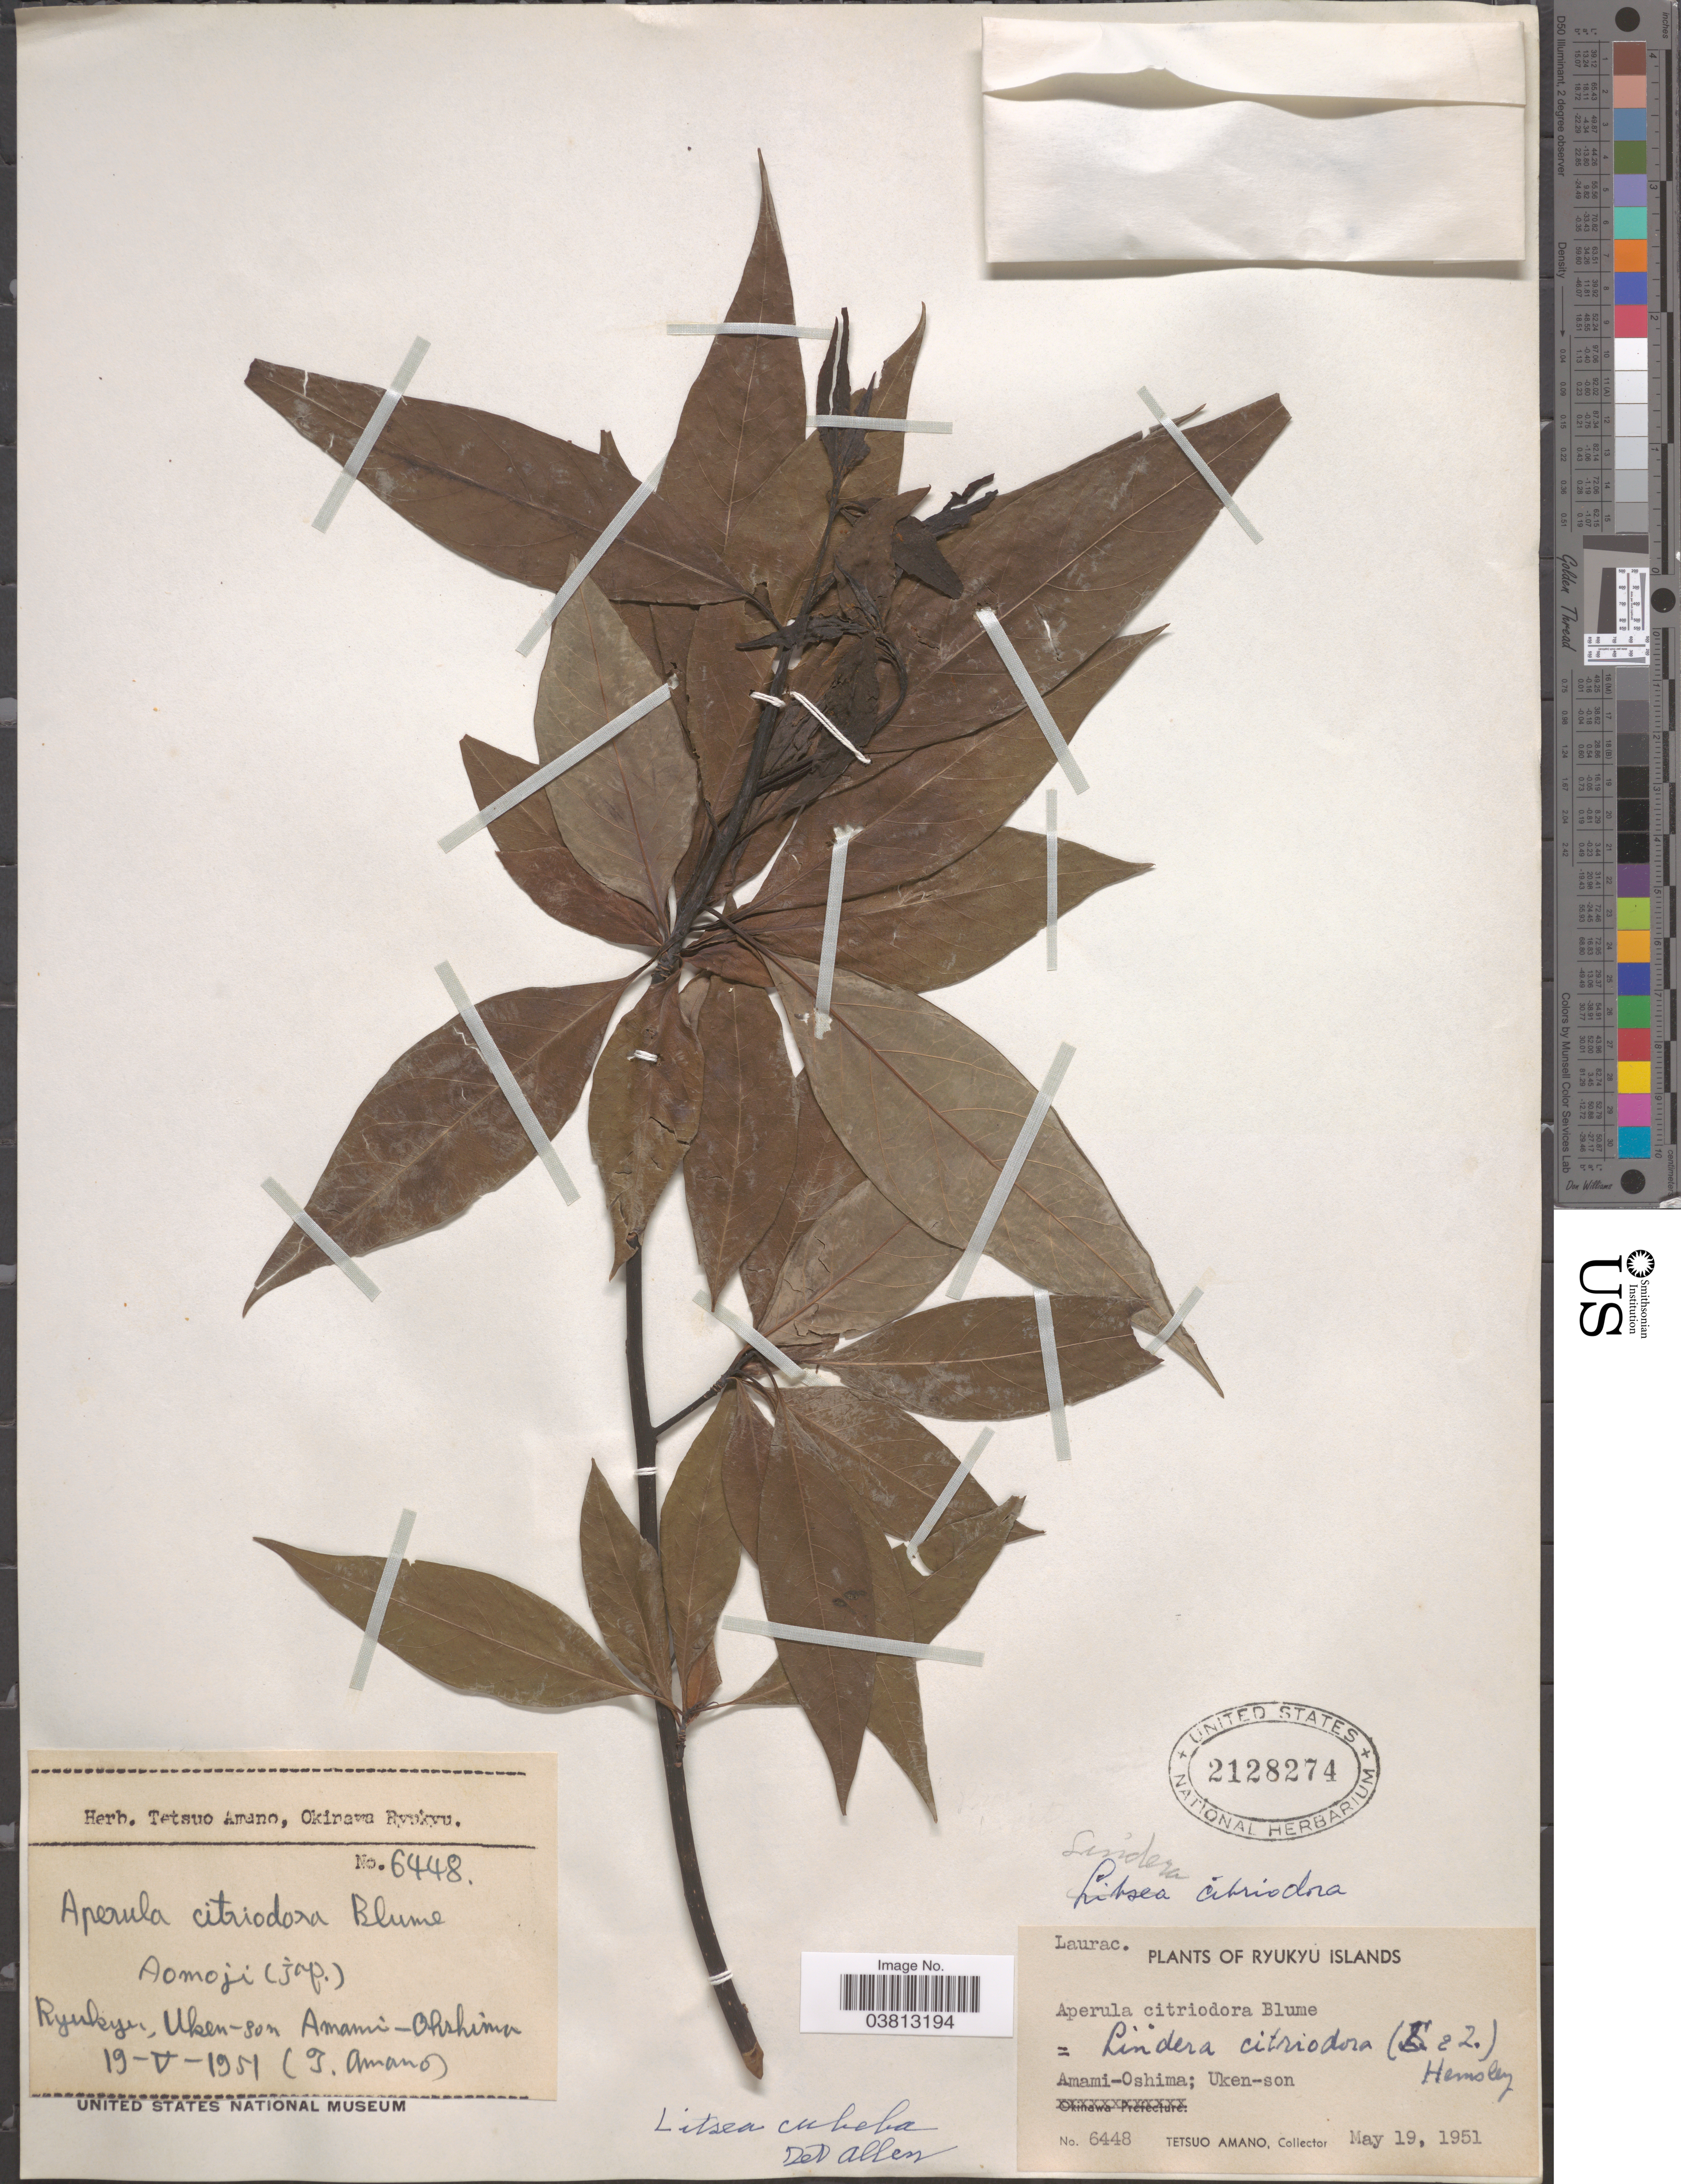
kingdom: Plantae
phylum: Tracheophyta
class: Magnoliopsida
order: Laurales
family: Lauraceae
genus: Litsea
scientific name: Litsea cubeba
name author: (Lour.) Pers.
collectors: T. Amano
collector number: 6448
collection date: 1951-05-19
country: Japan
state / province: Okinawa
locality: Ryukyu, Uken-son Amami-Ohshima.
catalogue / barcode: US 2128274